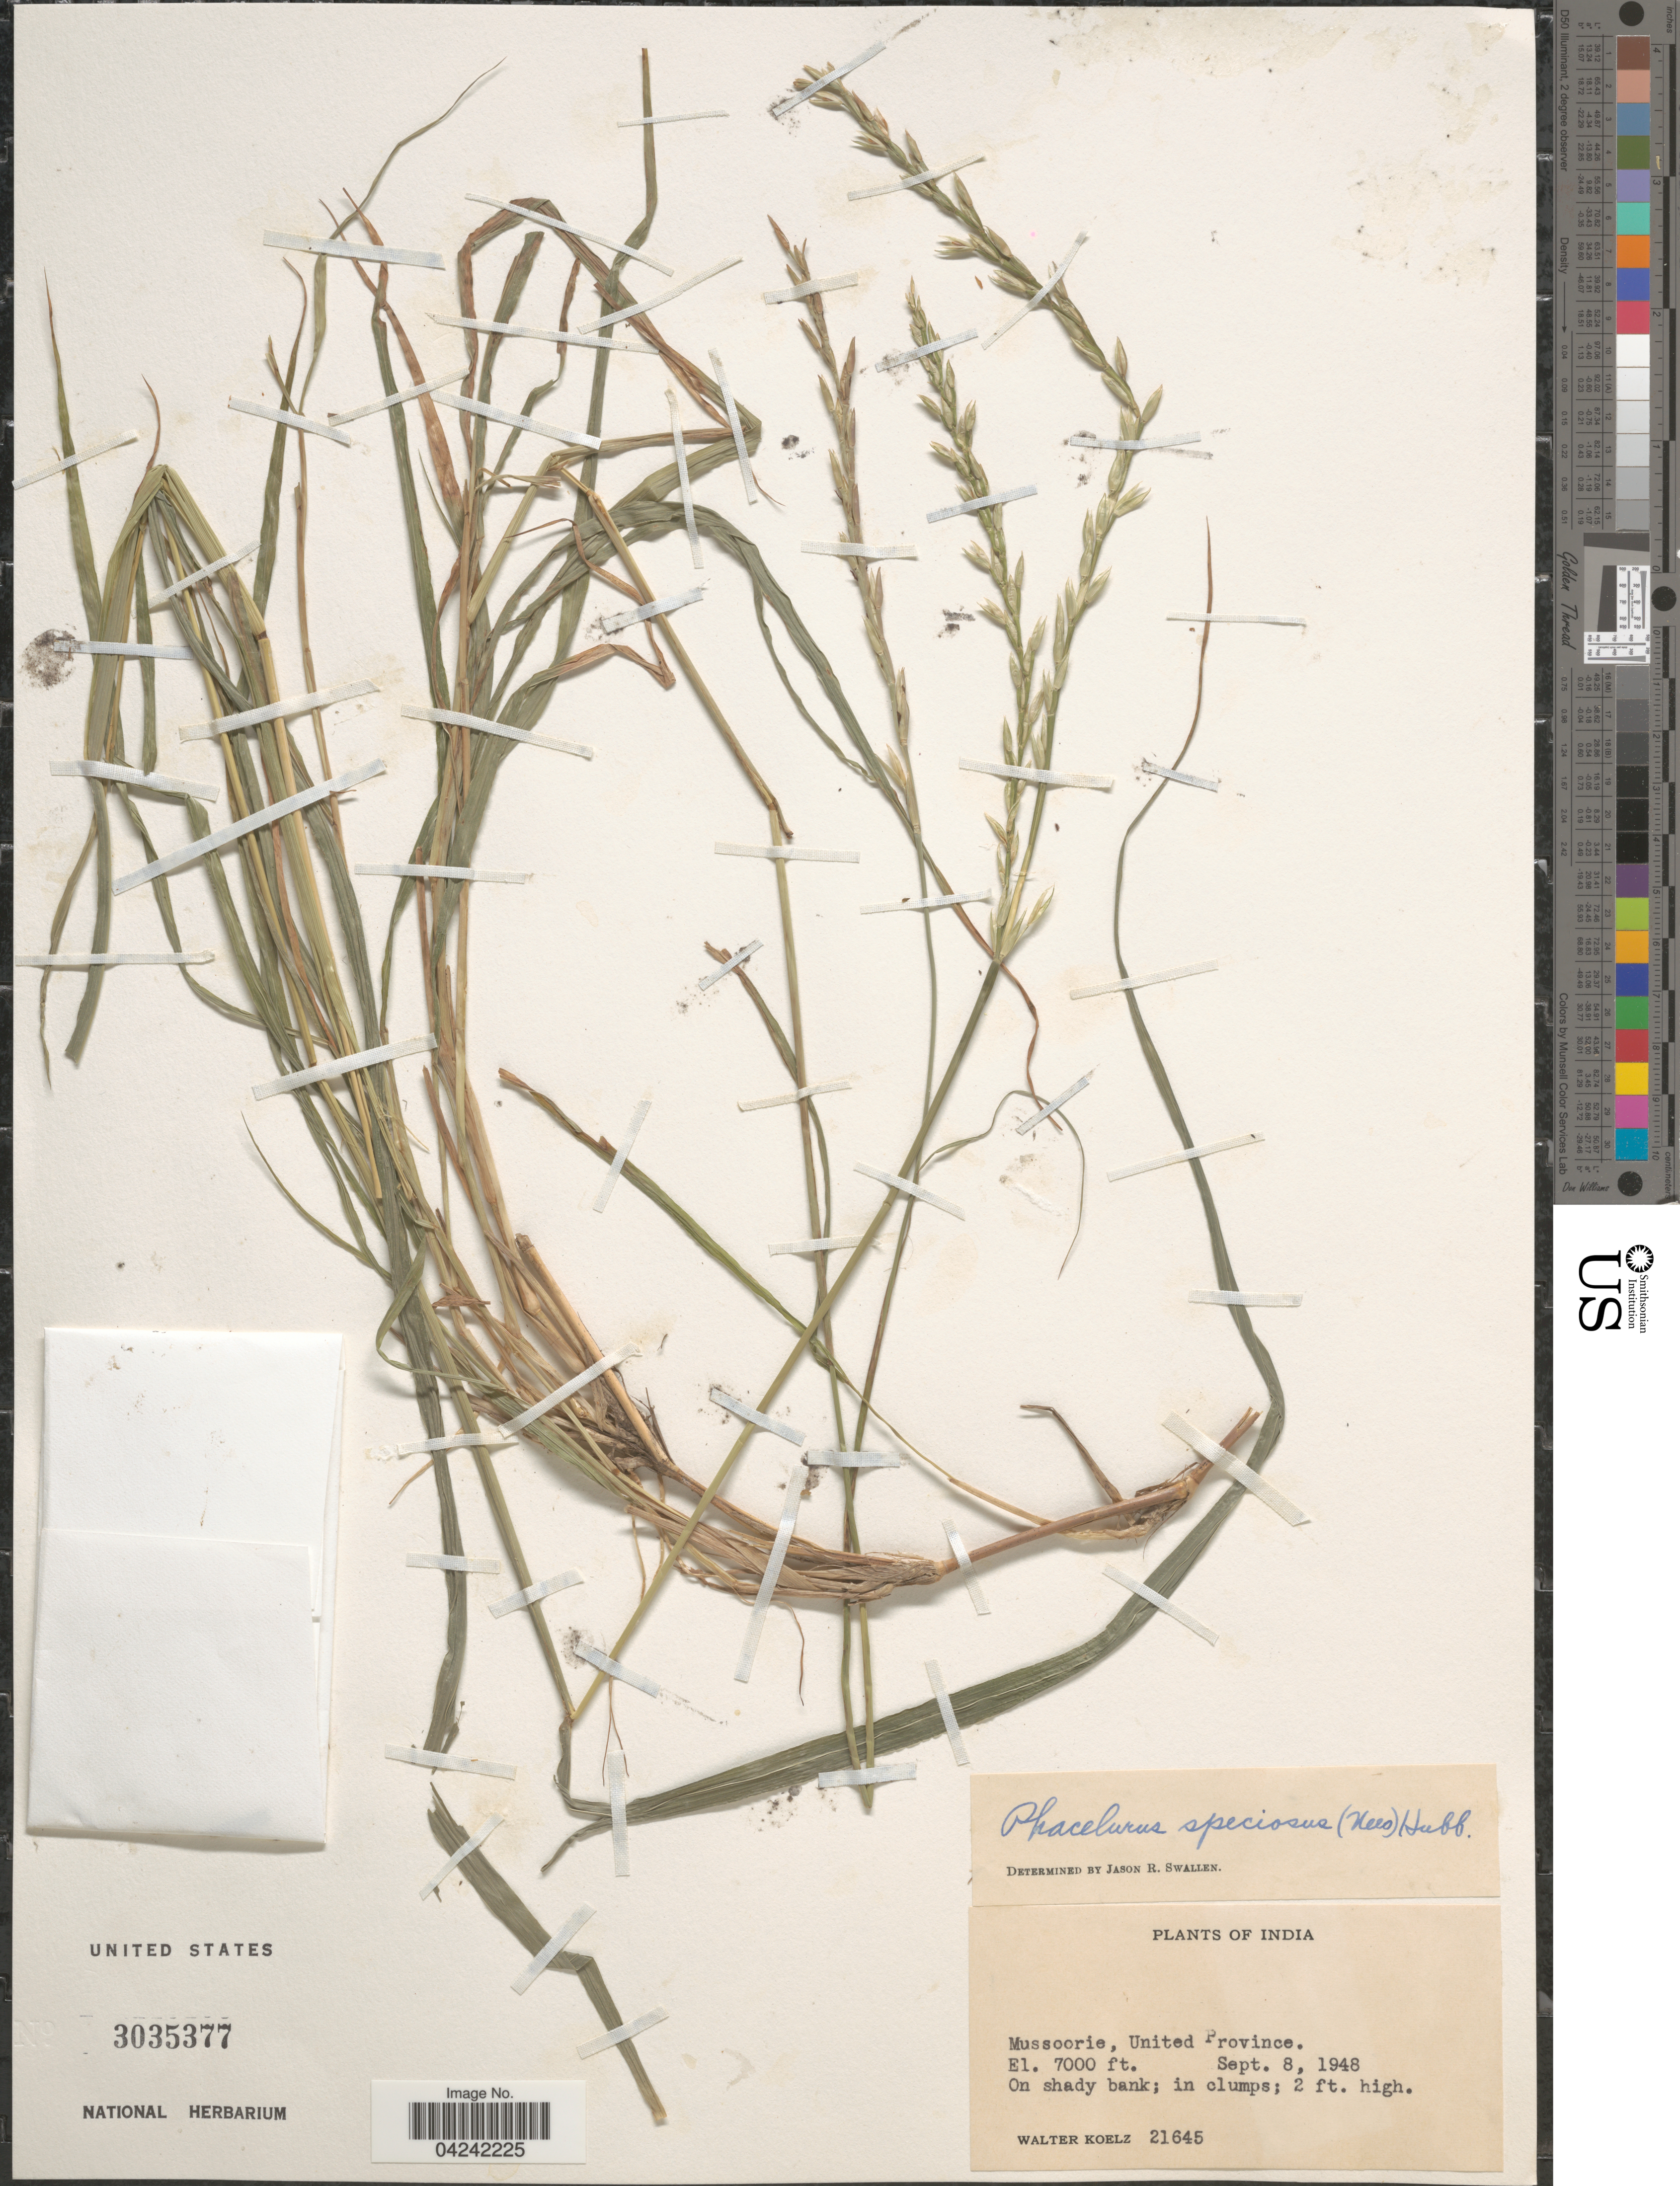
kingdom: Plantae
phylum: Tracheophyta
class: Liliopsida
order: Poales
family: Poaceae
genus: Phacelurus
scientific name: Phacelurus speciosus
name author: (Steud.) C. E. Hubb.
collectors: W. N. Koelz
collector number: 21645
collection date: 1948-09-08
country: India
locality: Mussoorie, United Province.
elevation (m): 2134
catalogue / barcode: US 3035377